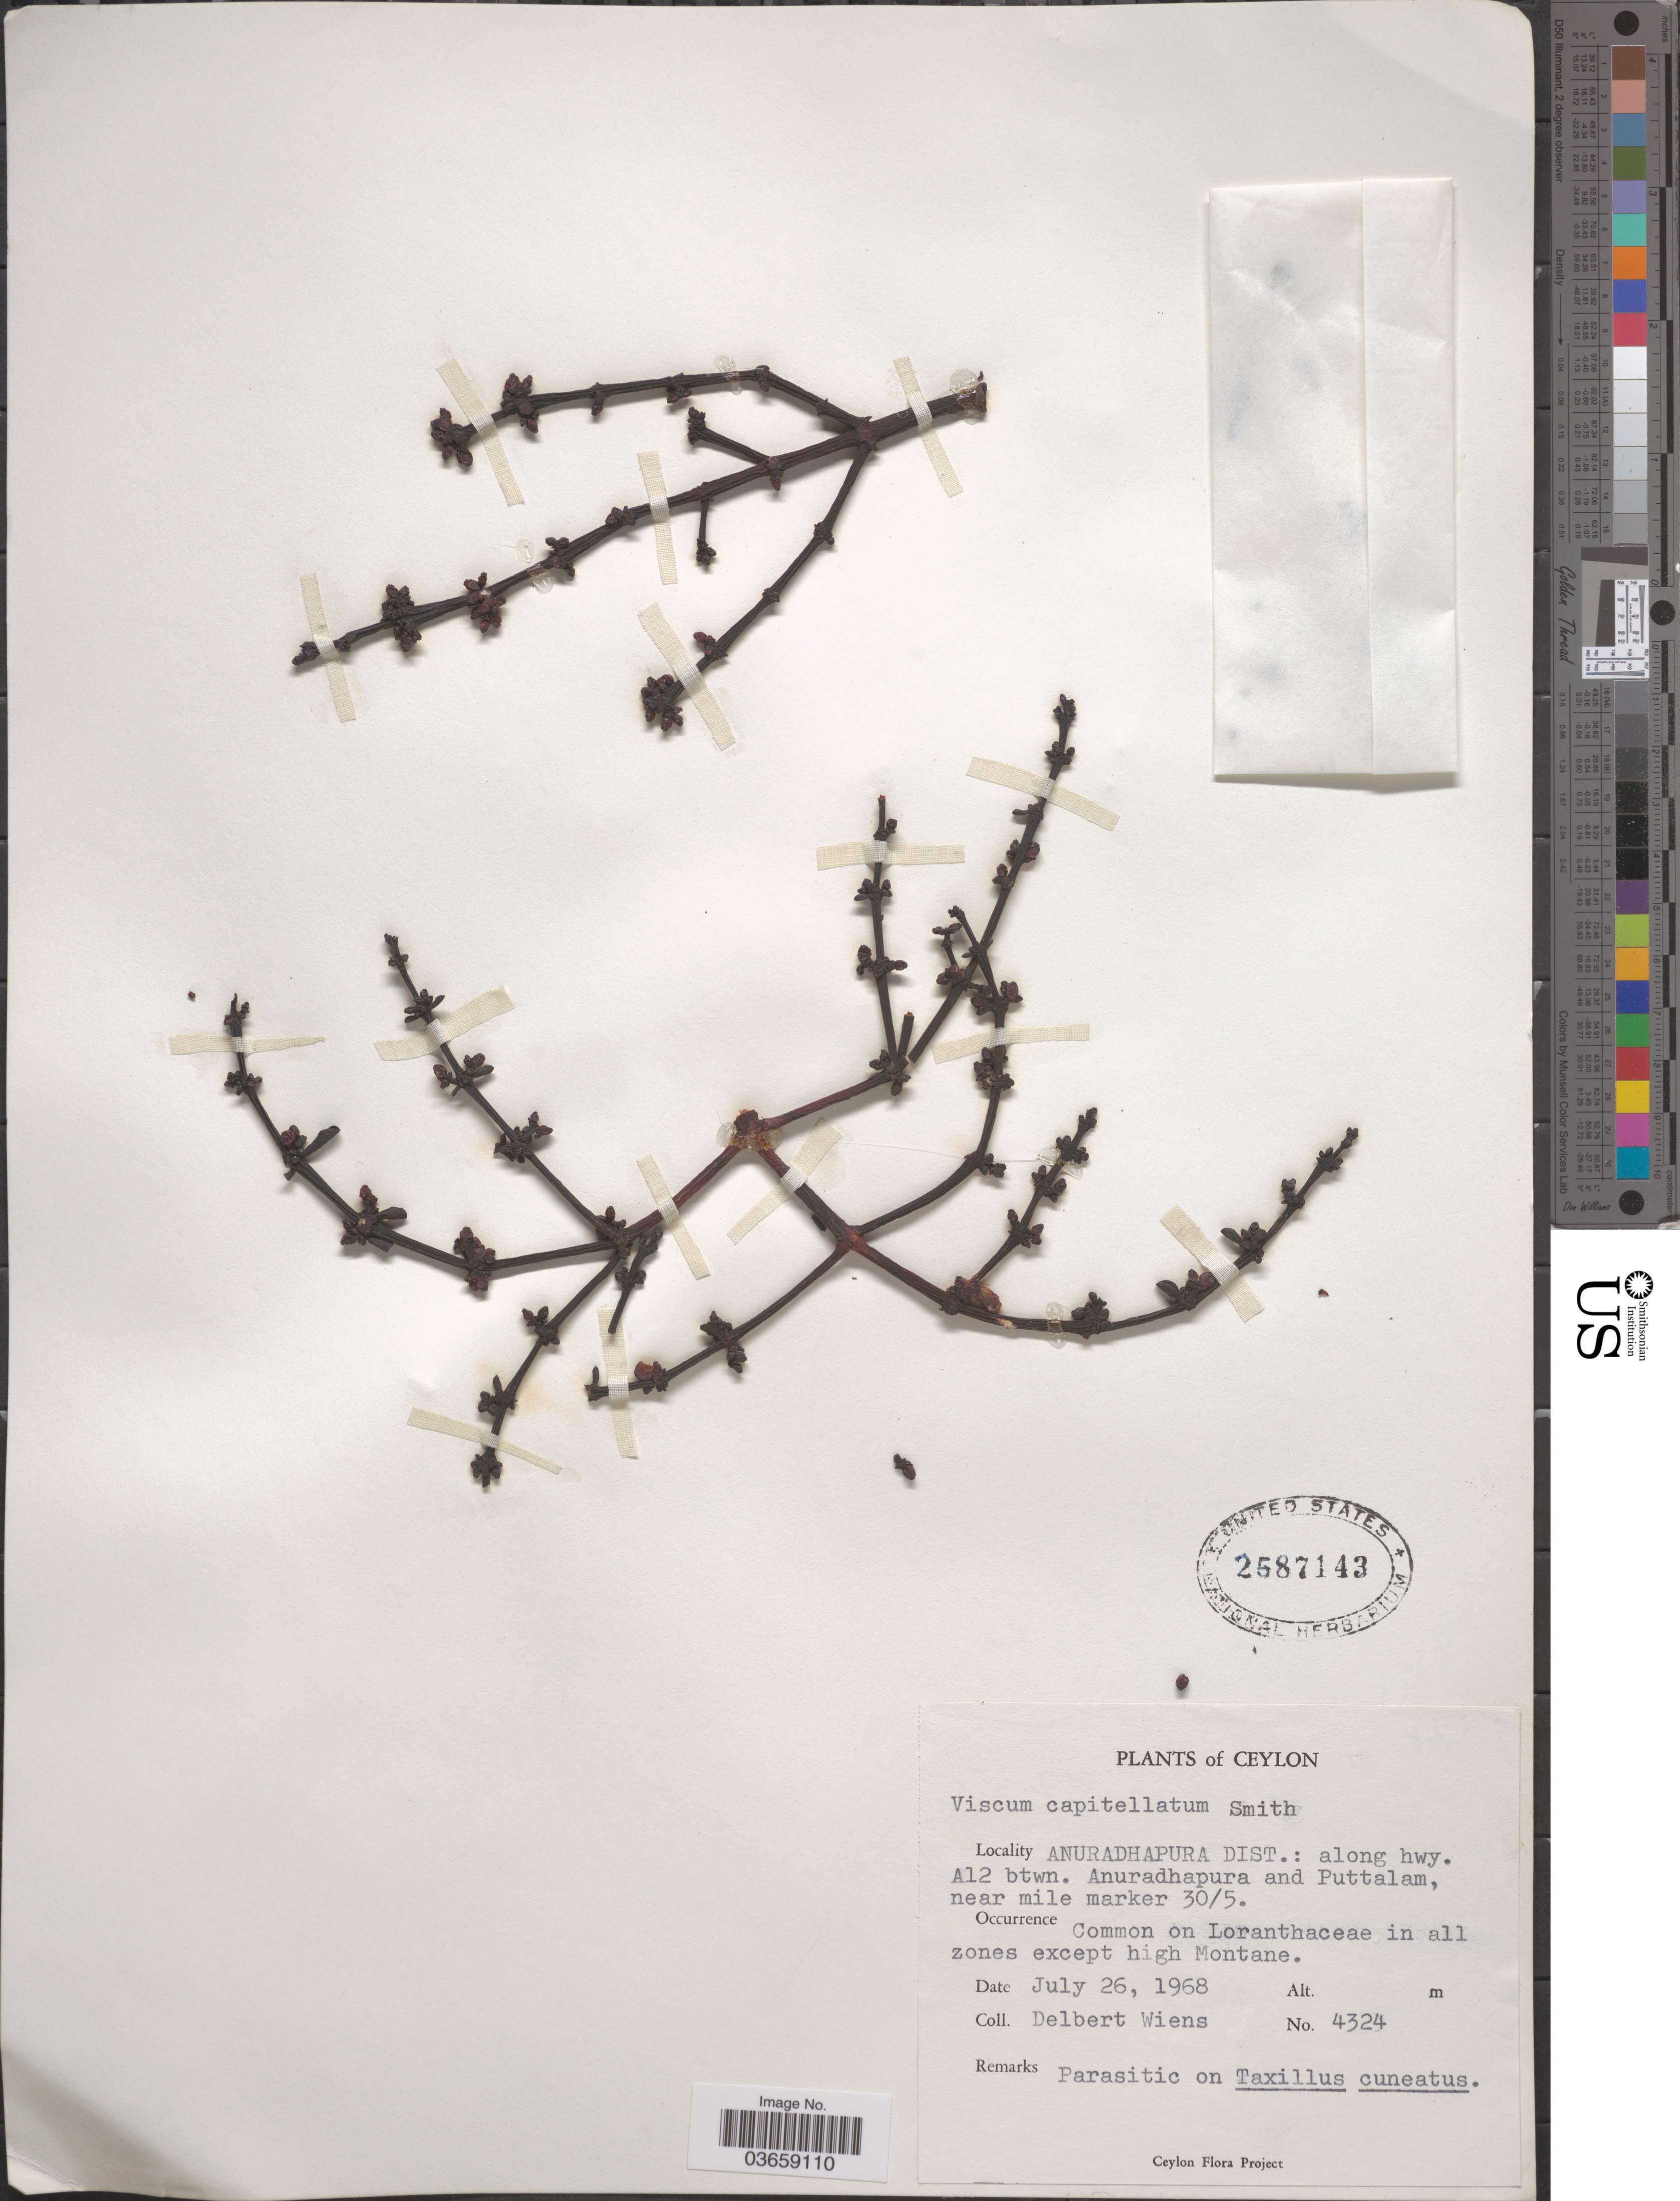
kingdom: Plantae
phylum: Tracheophyta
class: Magnoliopsida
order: Santalales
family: Viscaceae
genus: Viscum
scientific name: Viscum capitellatum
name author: Sm.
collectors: D. Wiens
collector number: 4324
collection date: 1968-07-26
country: Sri Lanka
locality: Ceylon. Anuradhapura Dist.: along hwy. A12 btwn. Anuradhapura and Puttalam, near mile marker 30/5.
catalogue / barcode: US 2587143